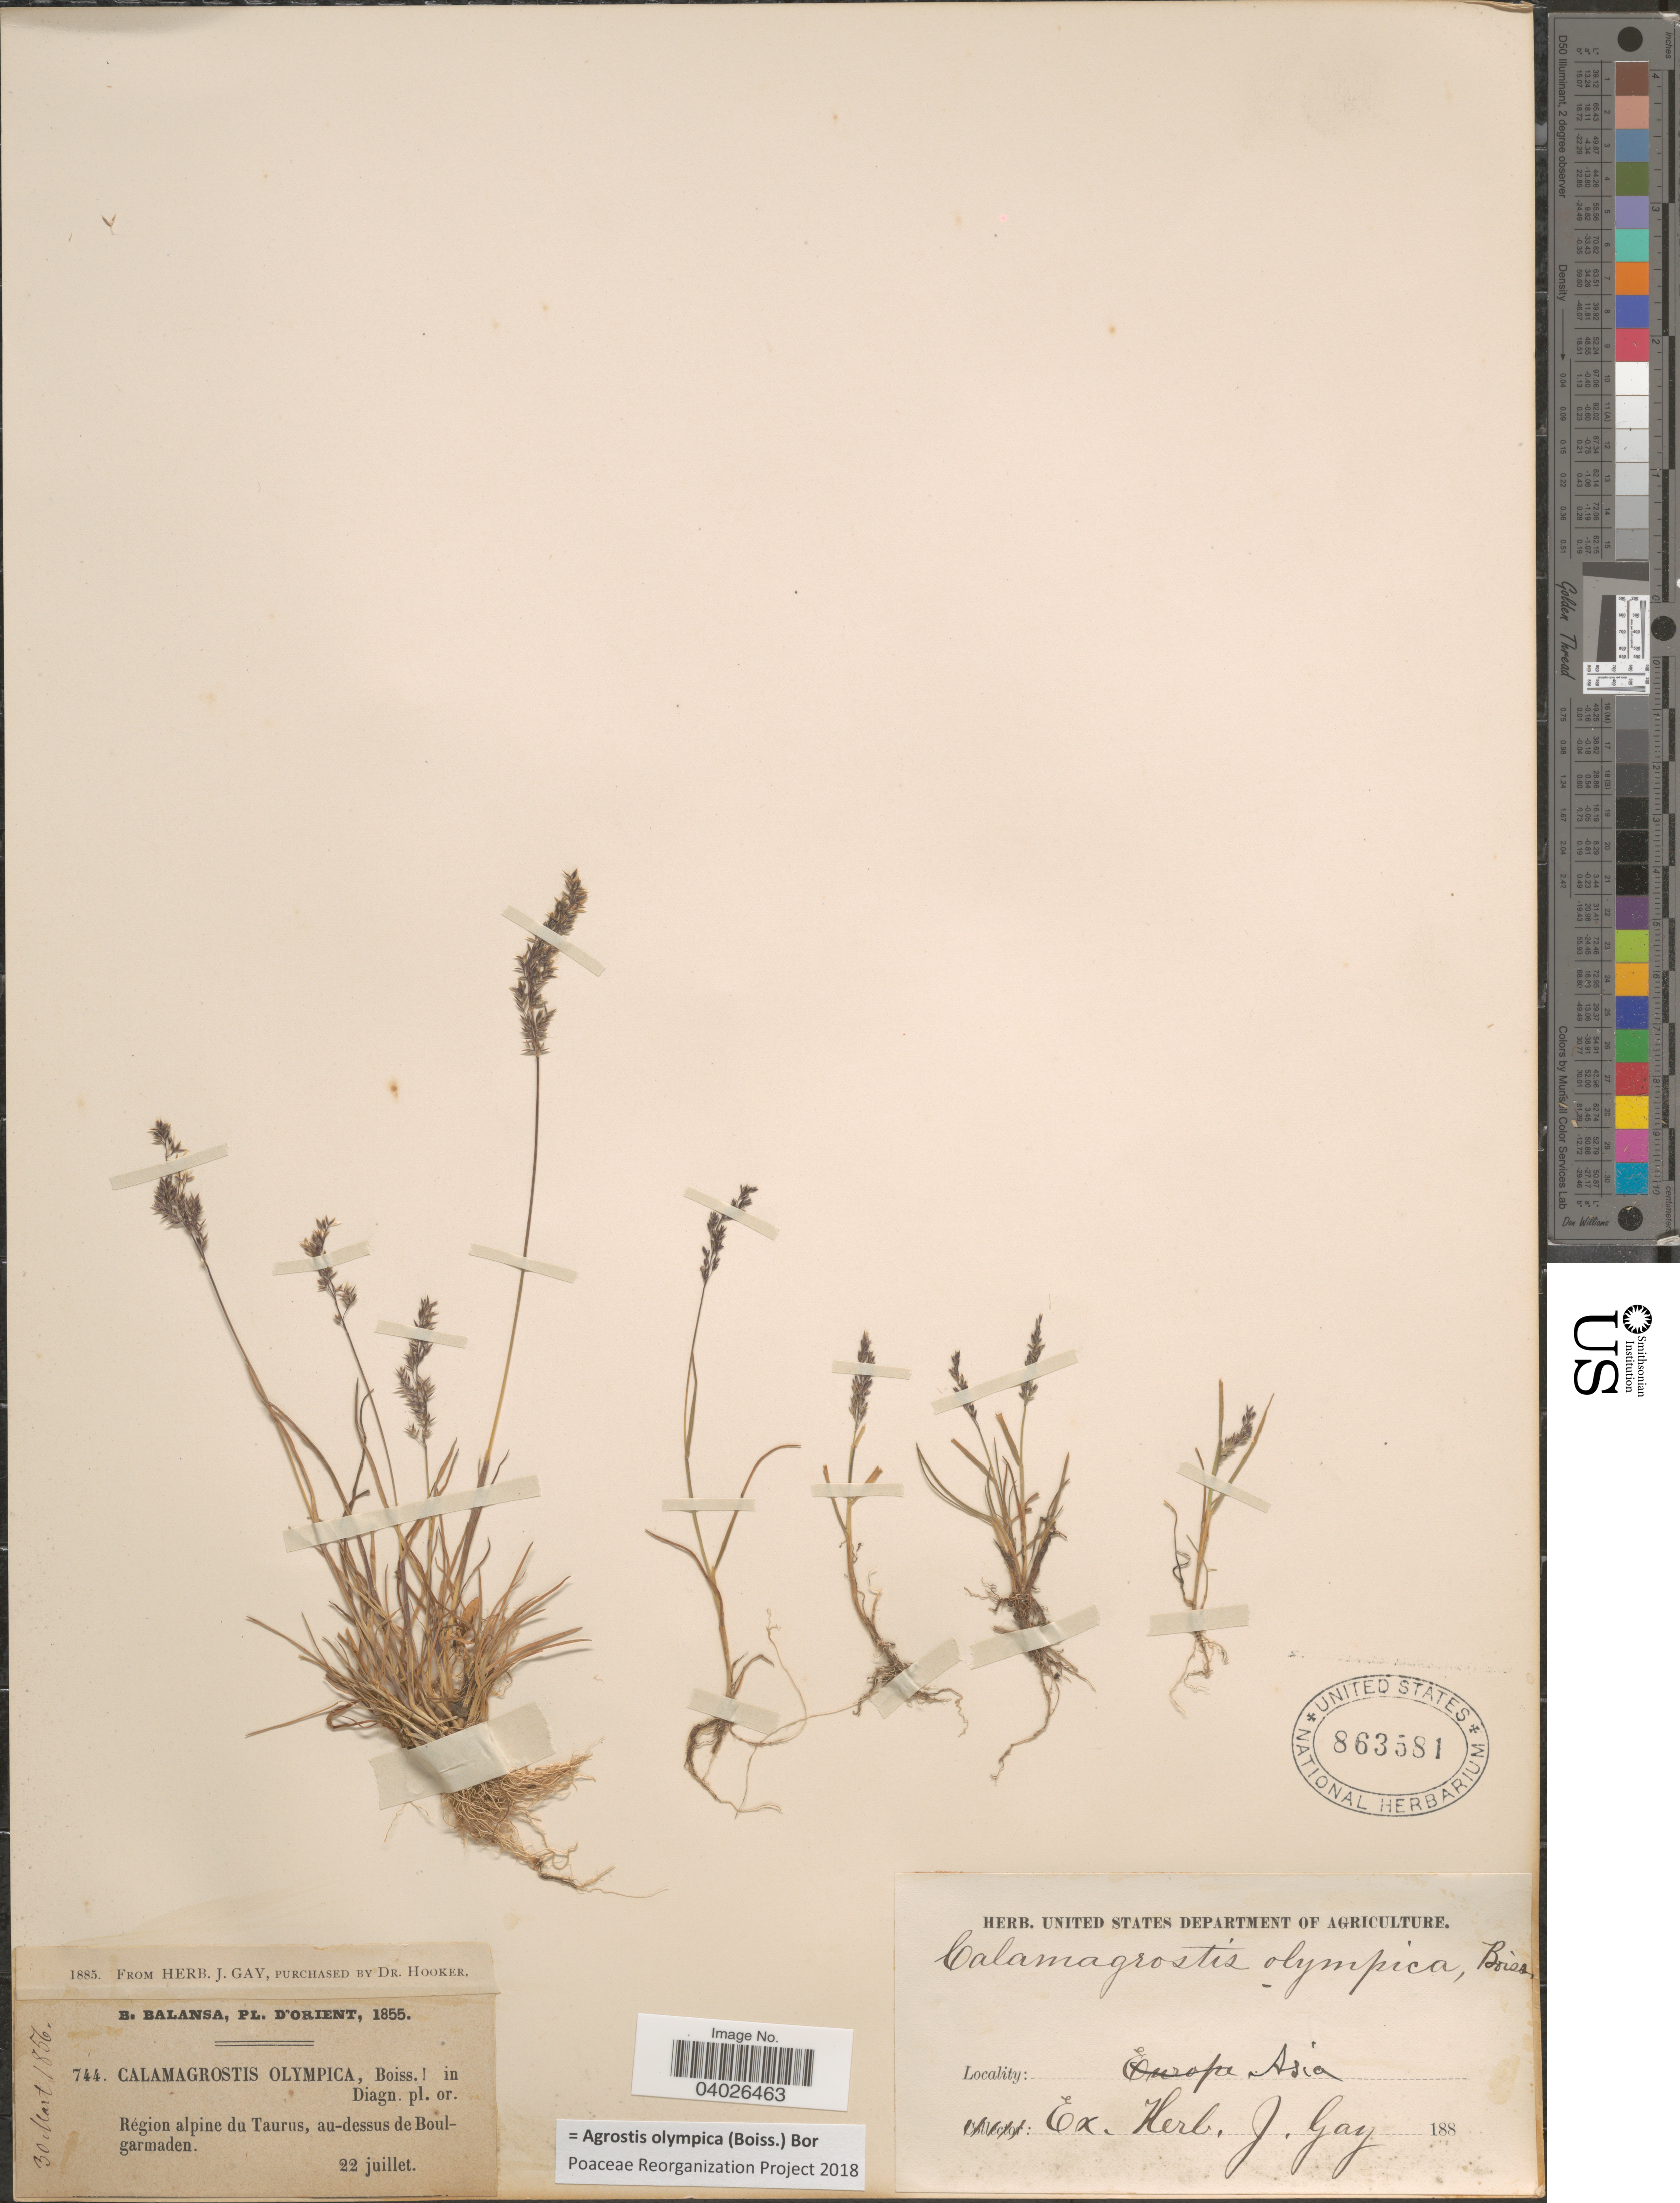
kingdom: Plantae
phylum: Tracheophyta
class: Liliopsida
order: Poales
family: Poaceae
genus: Agrostis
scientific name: Agrostis olympica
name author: (Boiss.) Bor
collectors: B. Balansa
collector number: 744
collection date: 1855-07-22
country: Turkey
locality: D'Orient. Région alpine du Taurus, au-dessus de Boulgarmaden. Asia.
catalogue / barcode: US 863581